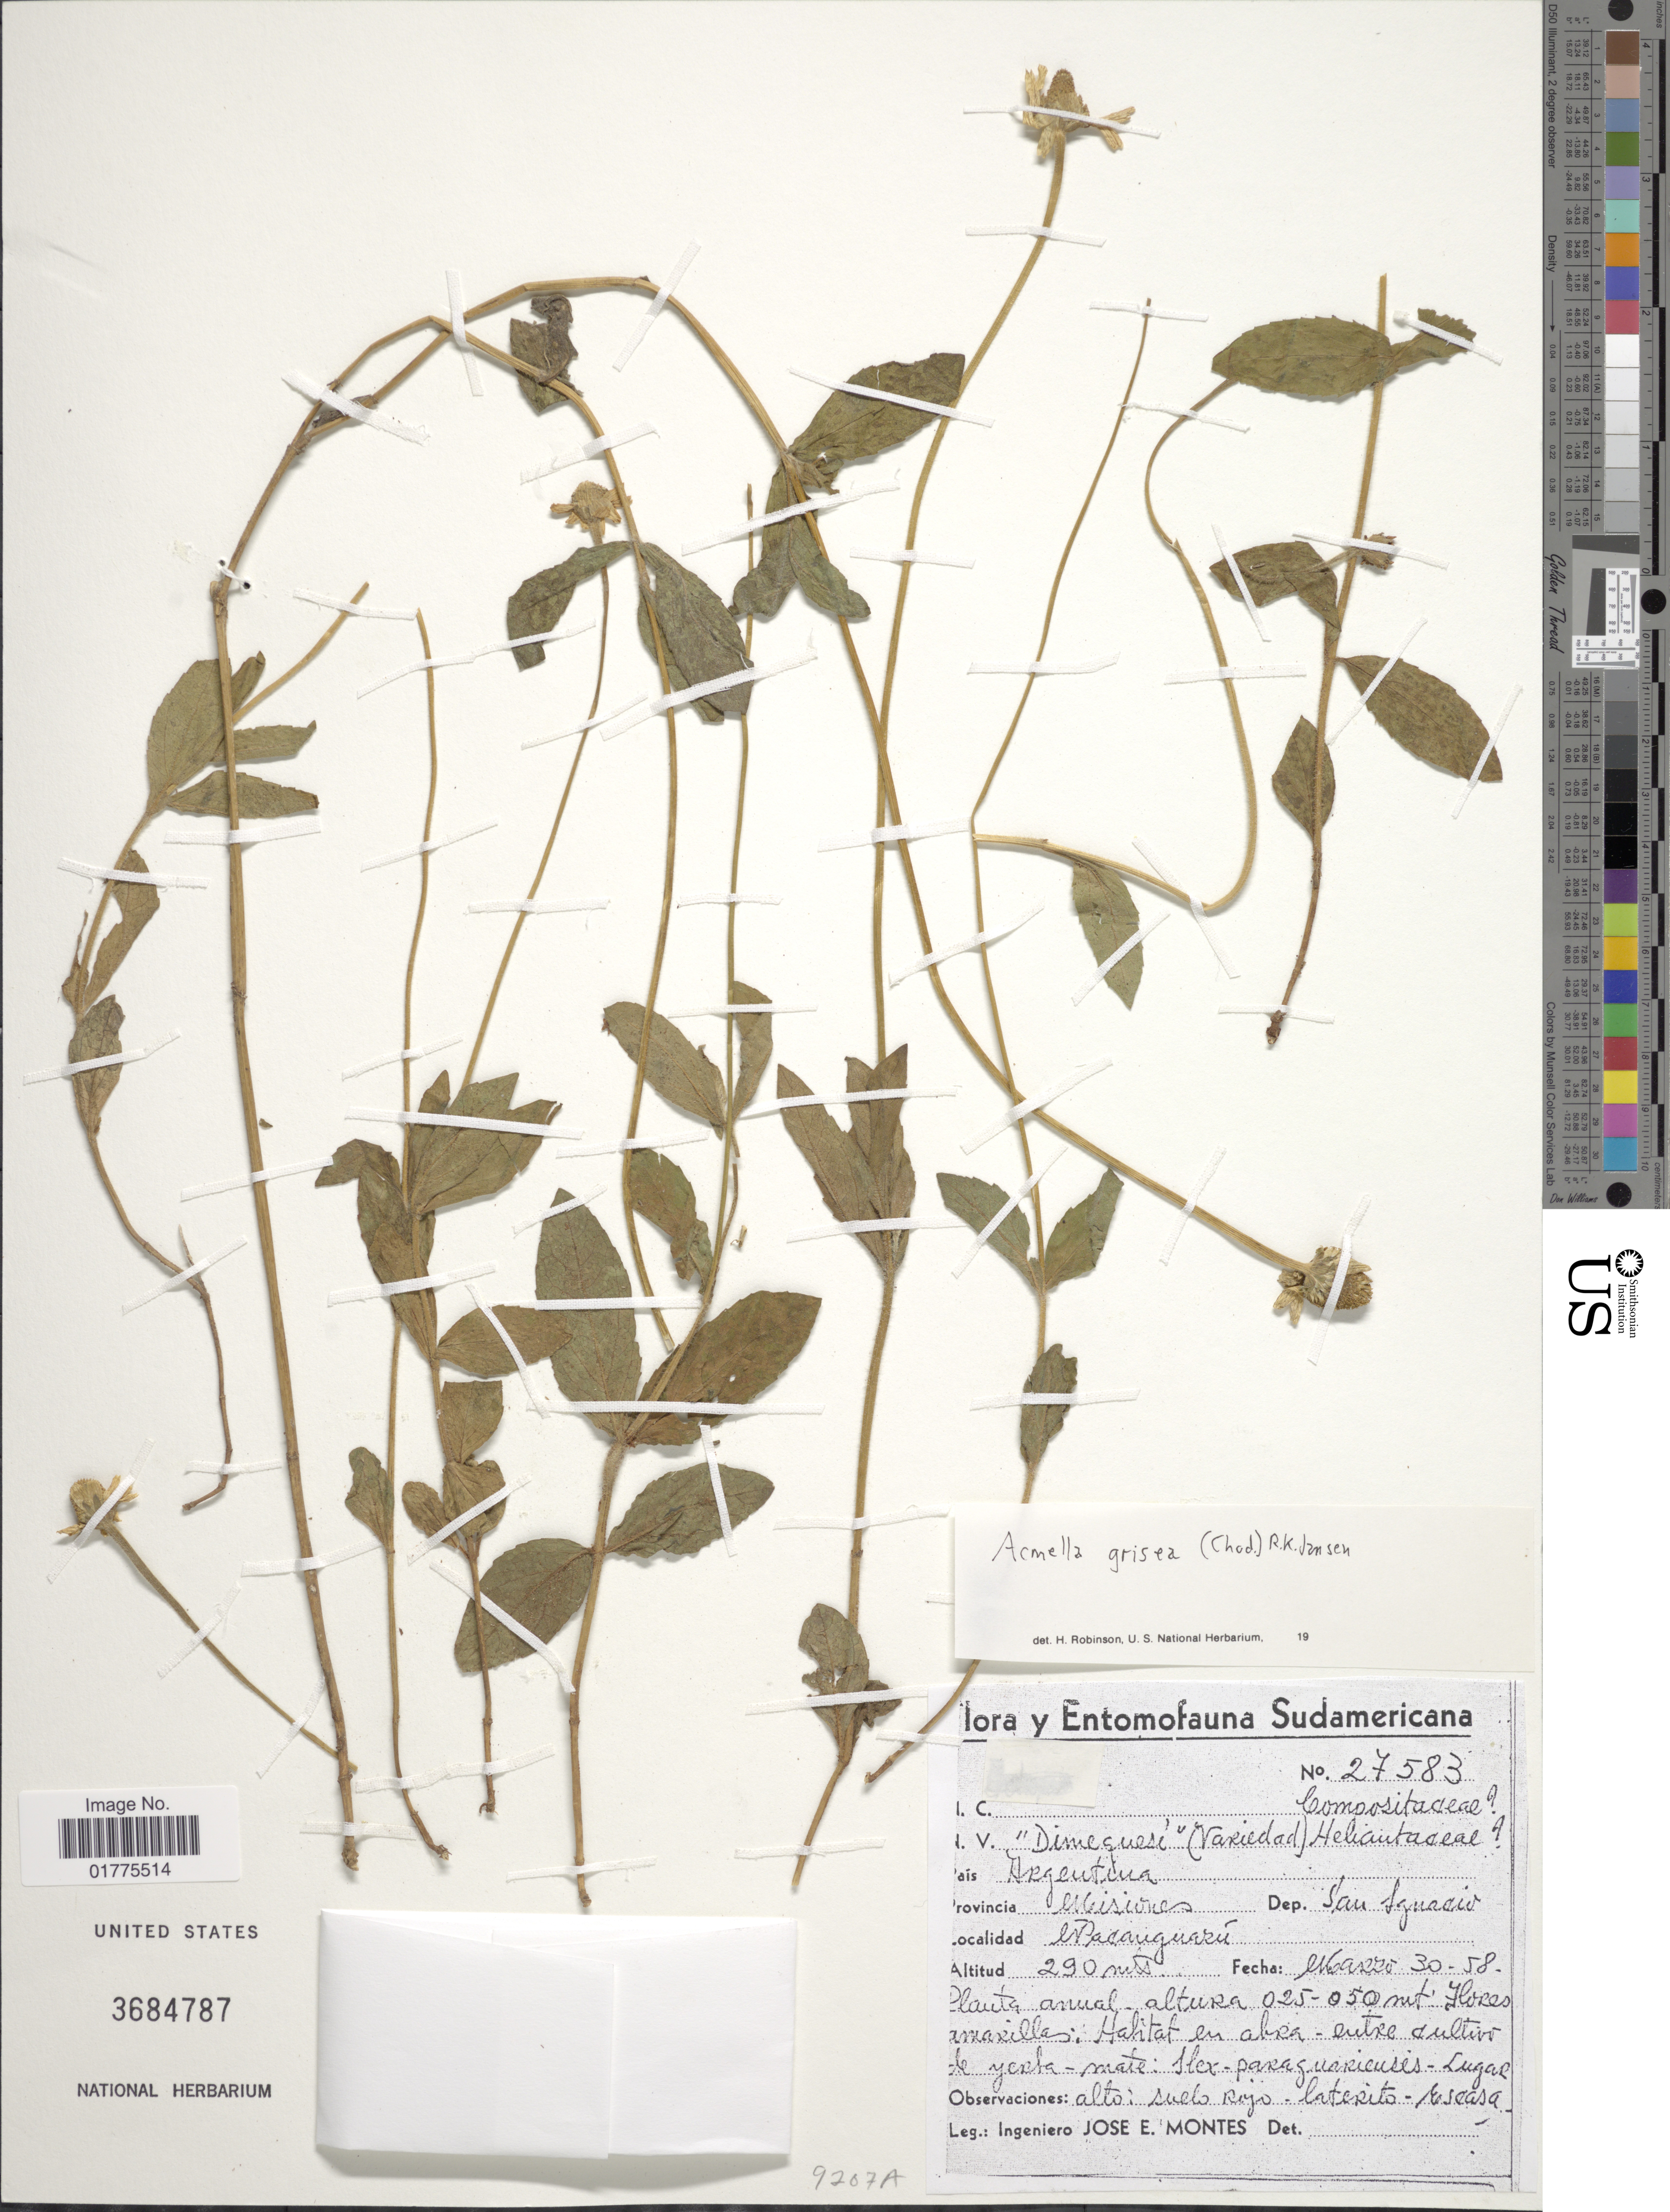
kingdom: Plantae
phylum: Tracheophyta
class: Magnoliopsida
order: Asterales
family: Asteraceae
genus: Acmella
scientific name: Acmella grisea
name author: (Chodat) R.K. Jansen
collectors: J. E. Montes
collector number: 27583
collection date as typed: Transcribed d/m/y: 30/3/58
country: Paraguay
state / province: Misiones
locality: Dep. San Ignacio, E Paraguari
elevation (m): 290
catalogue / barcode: US 3684787